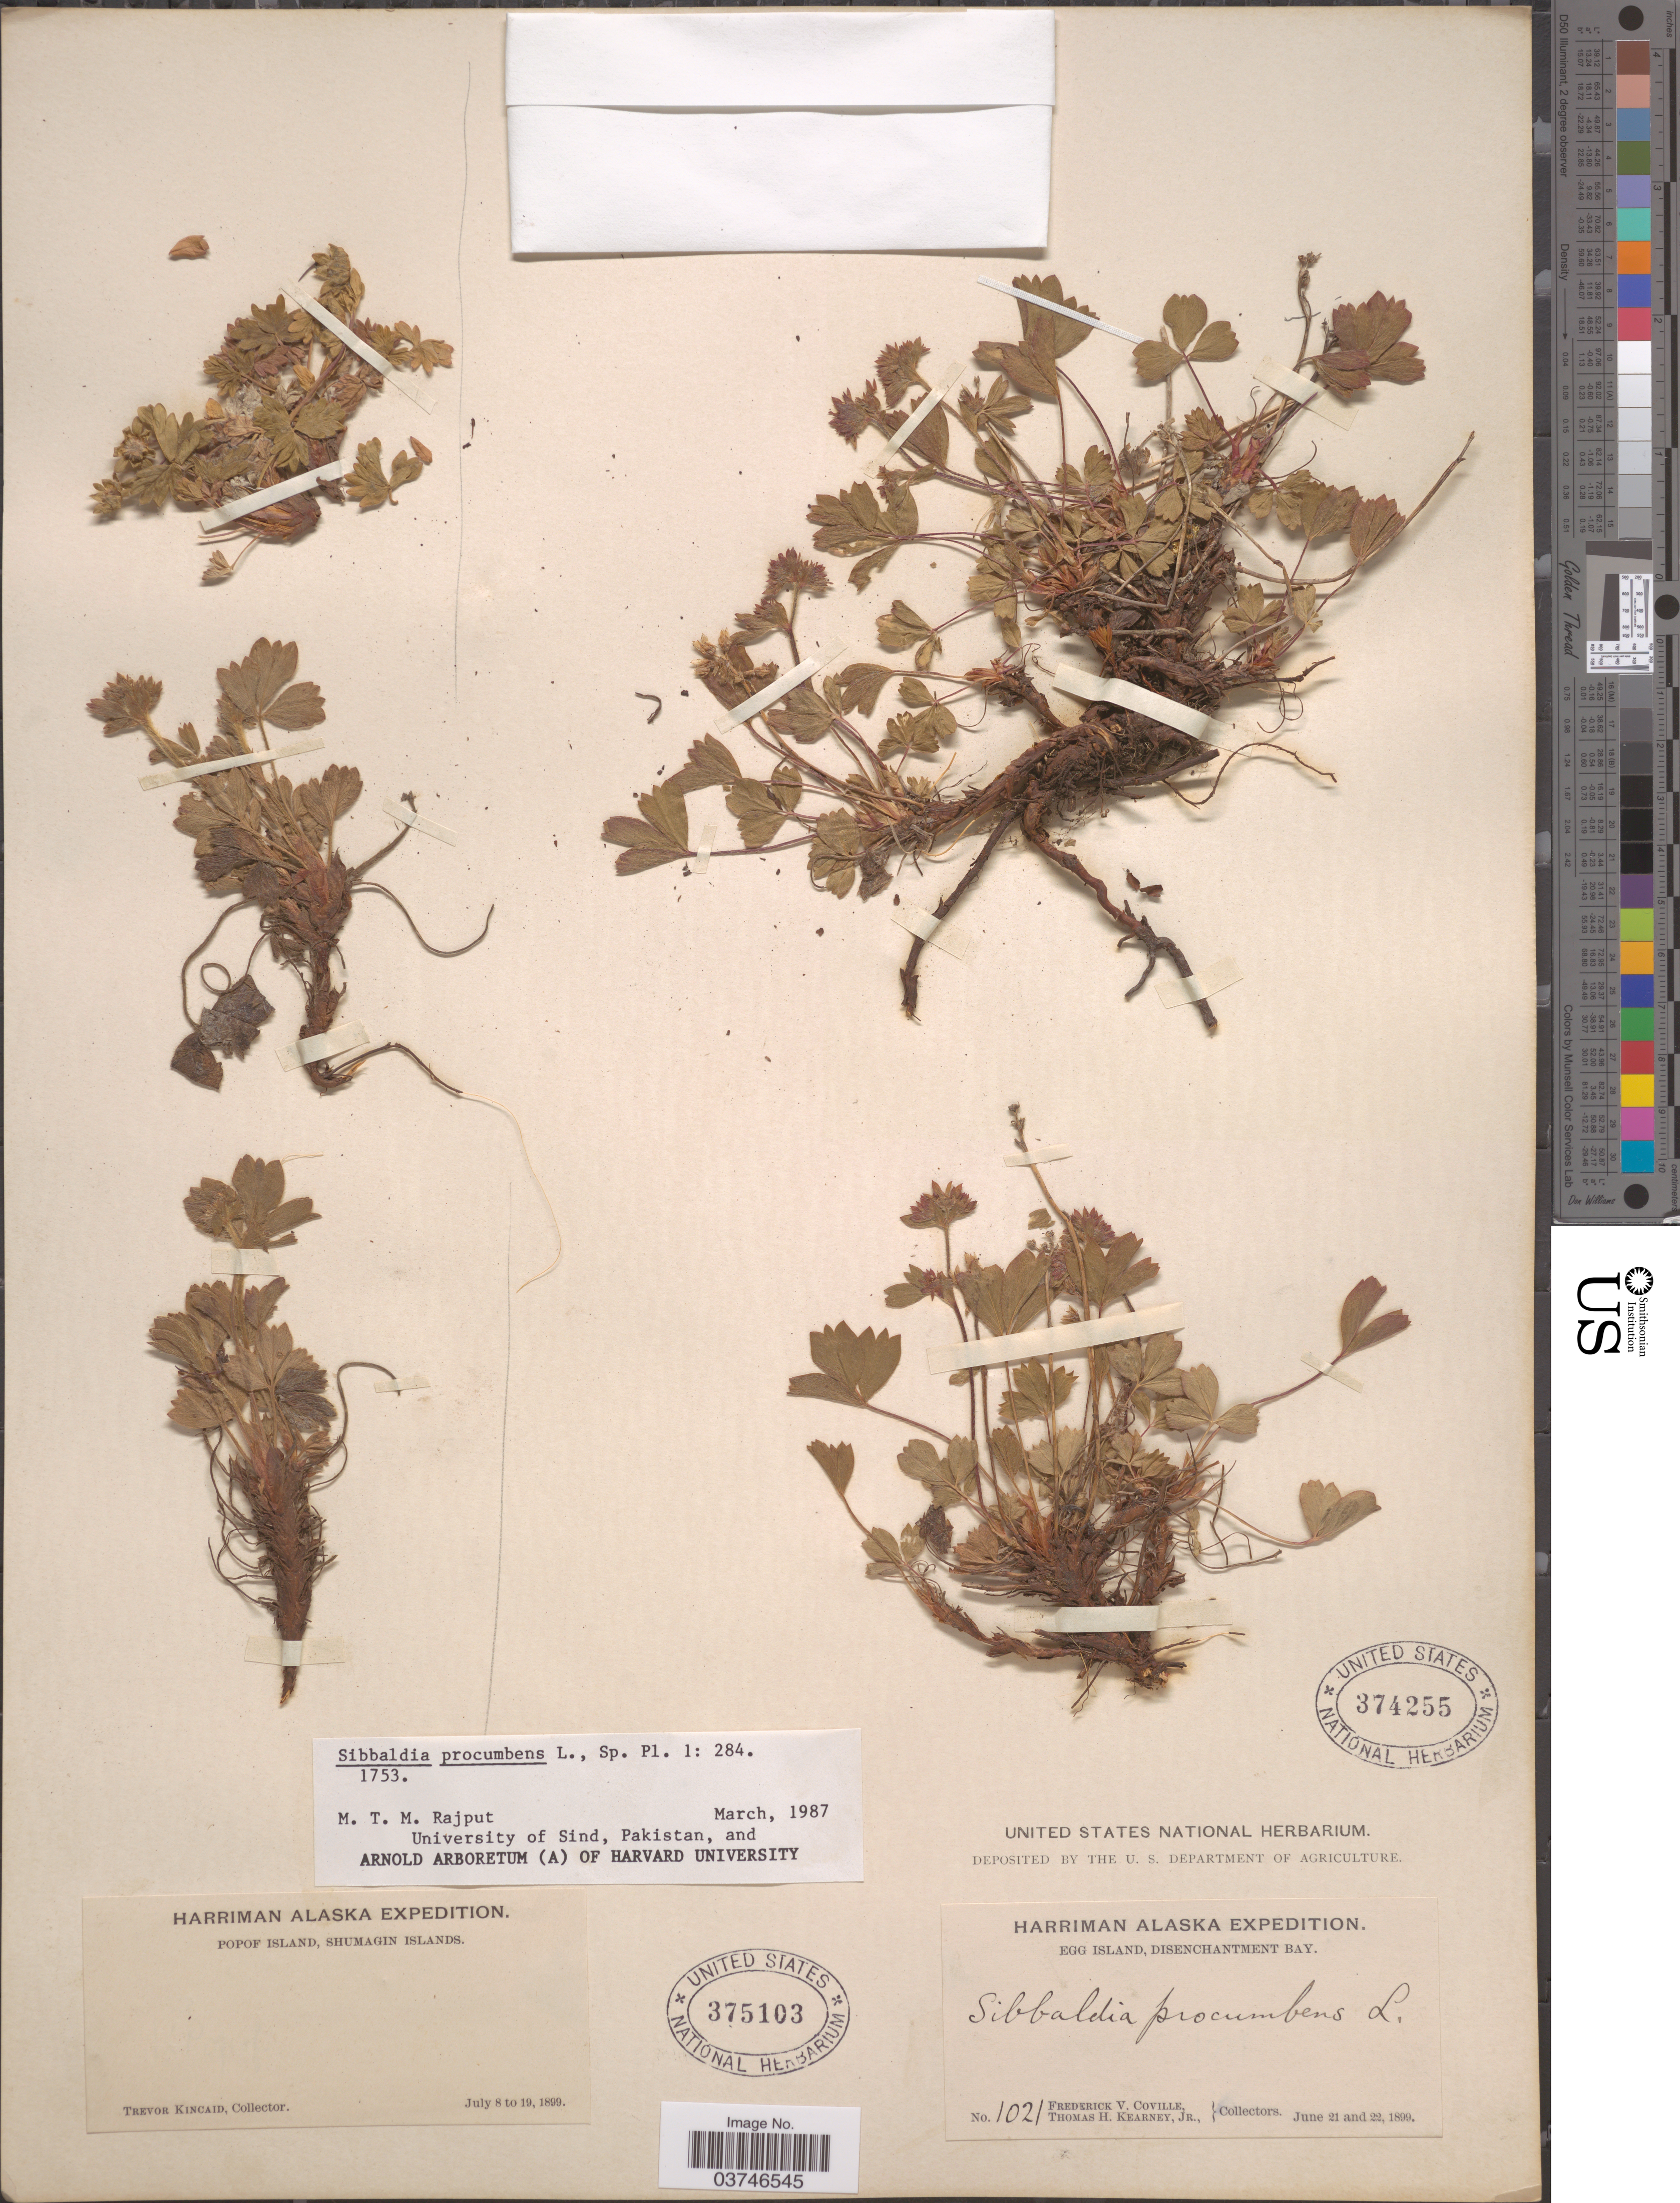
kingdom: Plantae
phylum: Tracheophyta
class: Magnoliopsida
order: Rosales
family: Rosaceae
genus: Sibbaldia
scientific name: Sibbaldia procumbens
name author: L.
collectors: T. C. Kincaid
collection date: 1899-07-08/1899-07-19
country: United States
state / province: Alaska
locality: Popof Island, Shumagin Islands.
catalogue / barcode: US 375103-2